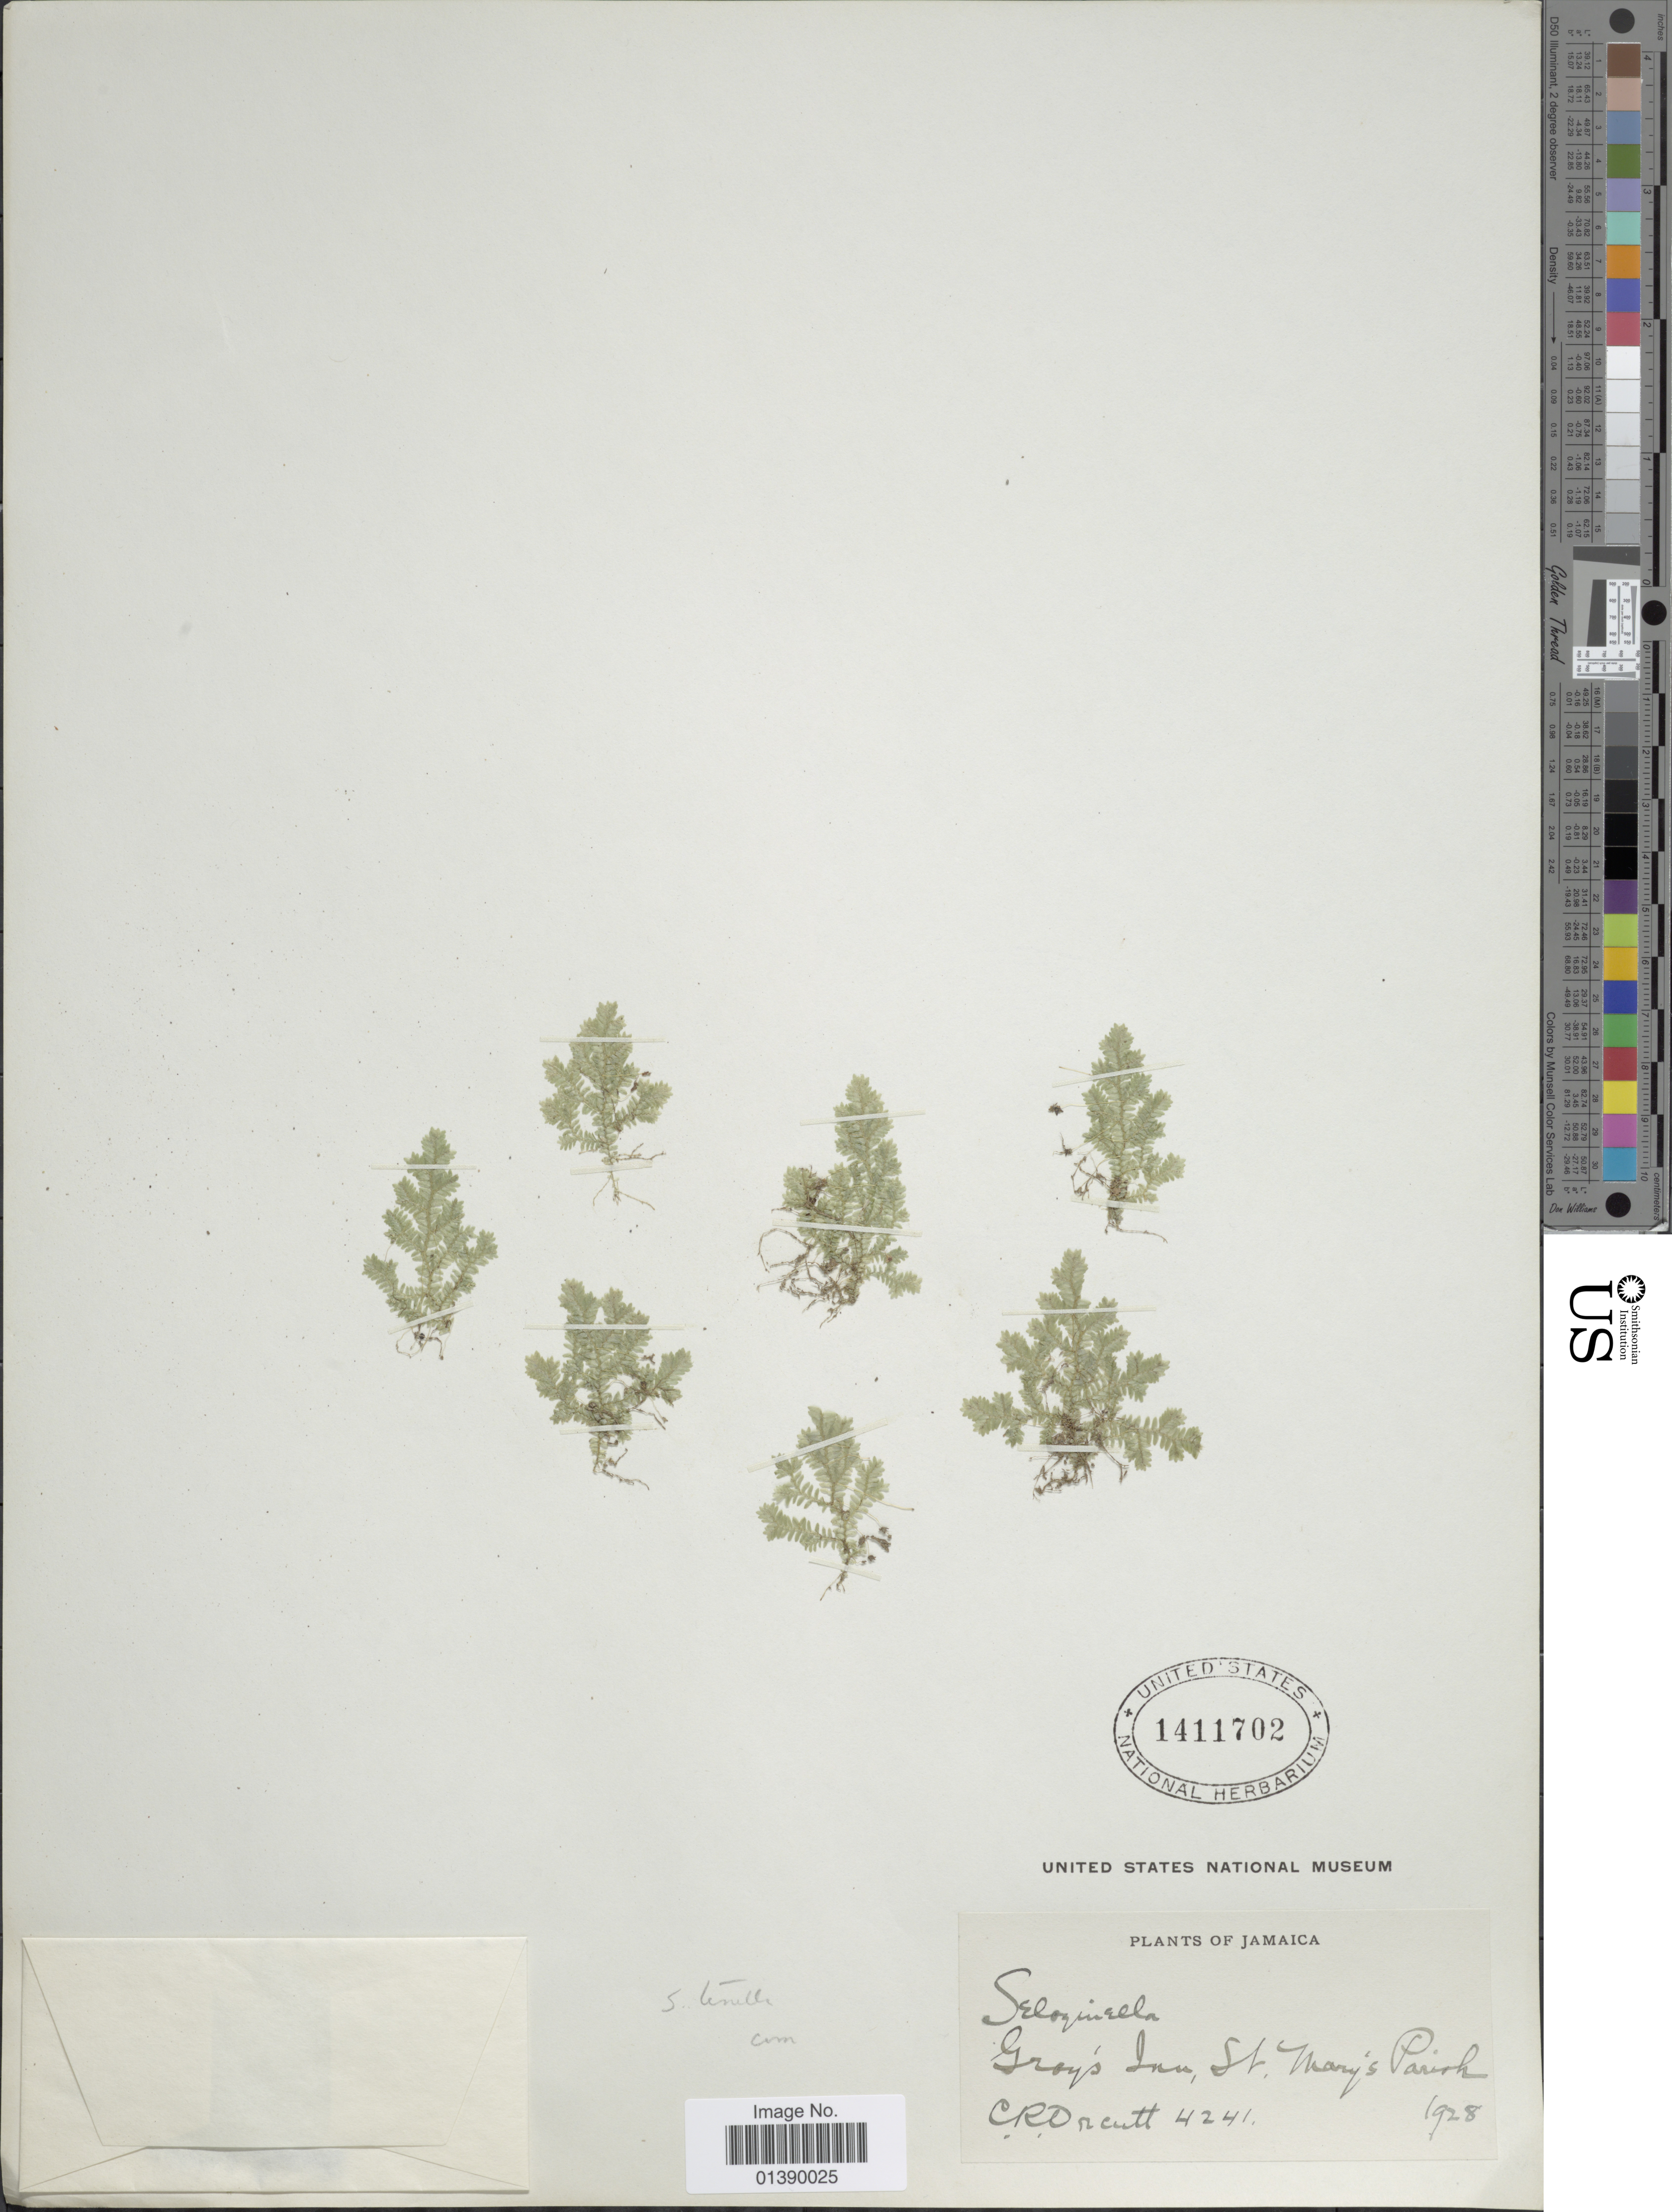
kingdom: Plantae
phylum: Tracheophyta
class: Lycopodiopsida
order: Selaginellales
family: Selaginellaceae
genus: Selaginella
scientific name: Selaginella tenella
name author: (P. Beauv.) Spring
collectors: C. R. Orcutt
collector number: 4241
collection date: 1928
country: Jamaica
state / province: Saint Mary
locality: Gray's Inn, St Mary's Parish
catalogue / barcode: US 1411702